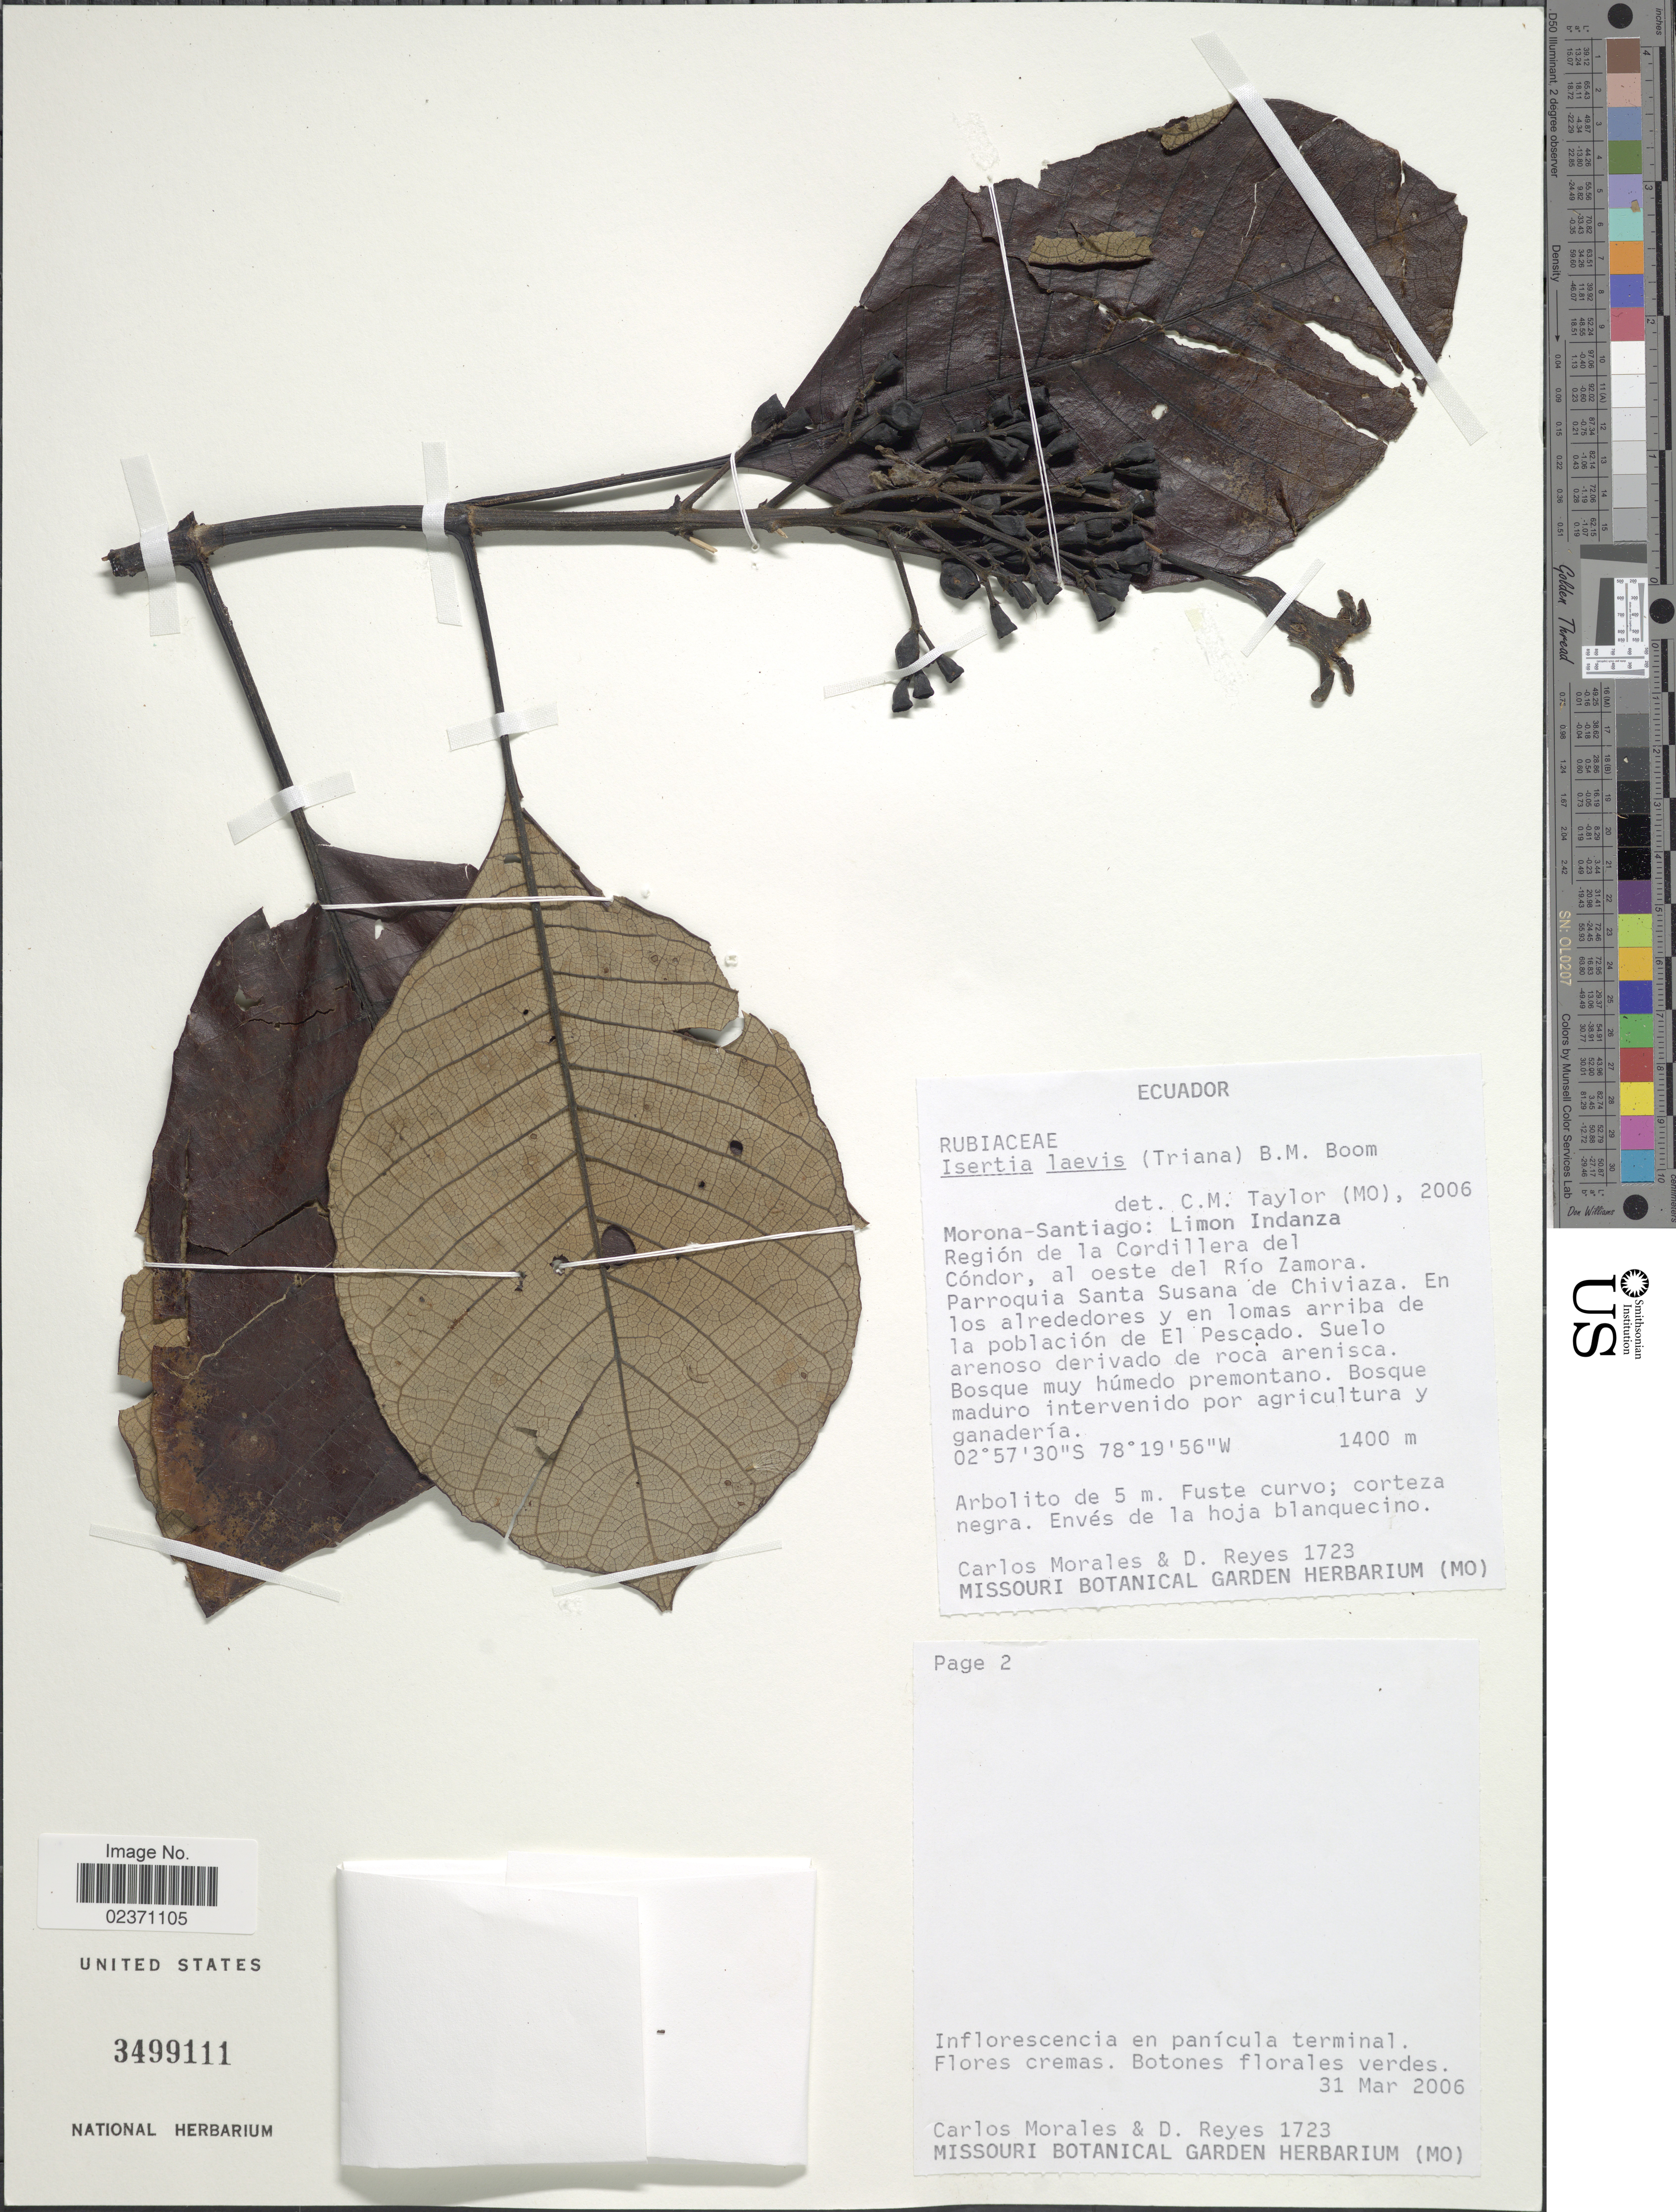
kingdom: Plantae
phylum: Tracheophyta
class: Magnoliopsida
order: Gentianales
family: Rubiaceae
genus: Isertia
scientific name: Isertia laevis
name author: (Triana) B.M. Boom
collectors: C. Morales & D. Reyes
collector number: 1723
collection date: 2006-03-31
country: Ecuador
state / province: Morona-Santiago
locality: Limon Indanza. Region de la Cordillera del Condor, al oeste del Rio Zamora. Parroquia Santa Susana de Chiviaza. En los alrededores de El Pescado.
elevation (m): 1400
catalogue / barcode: US 3499111